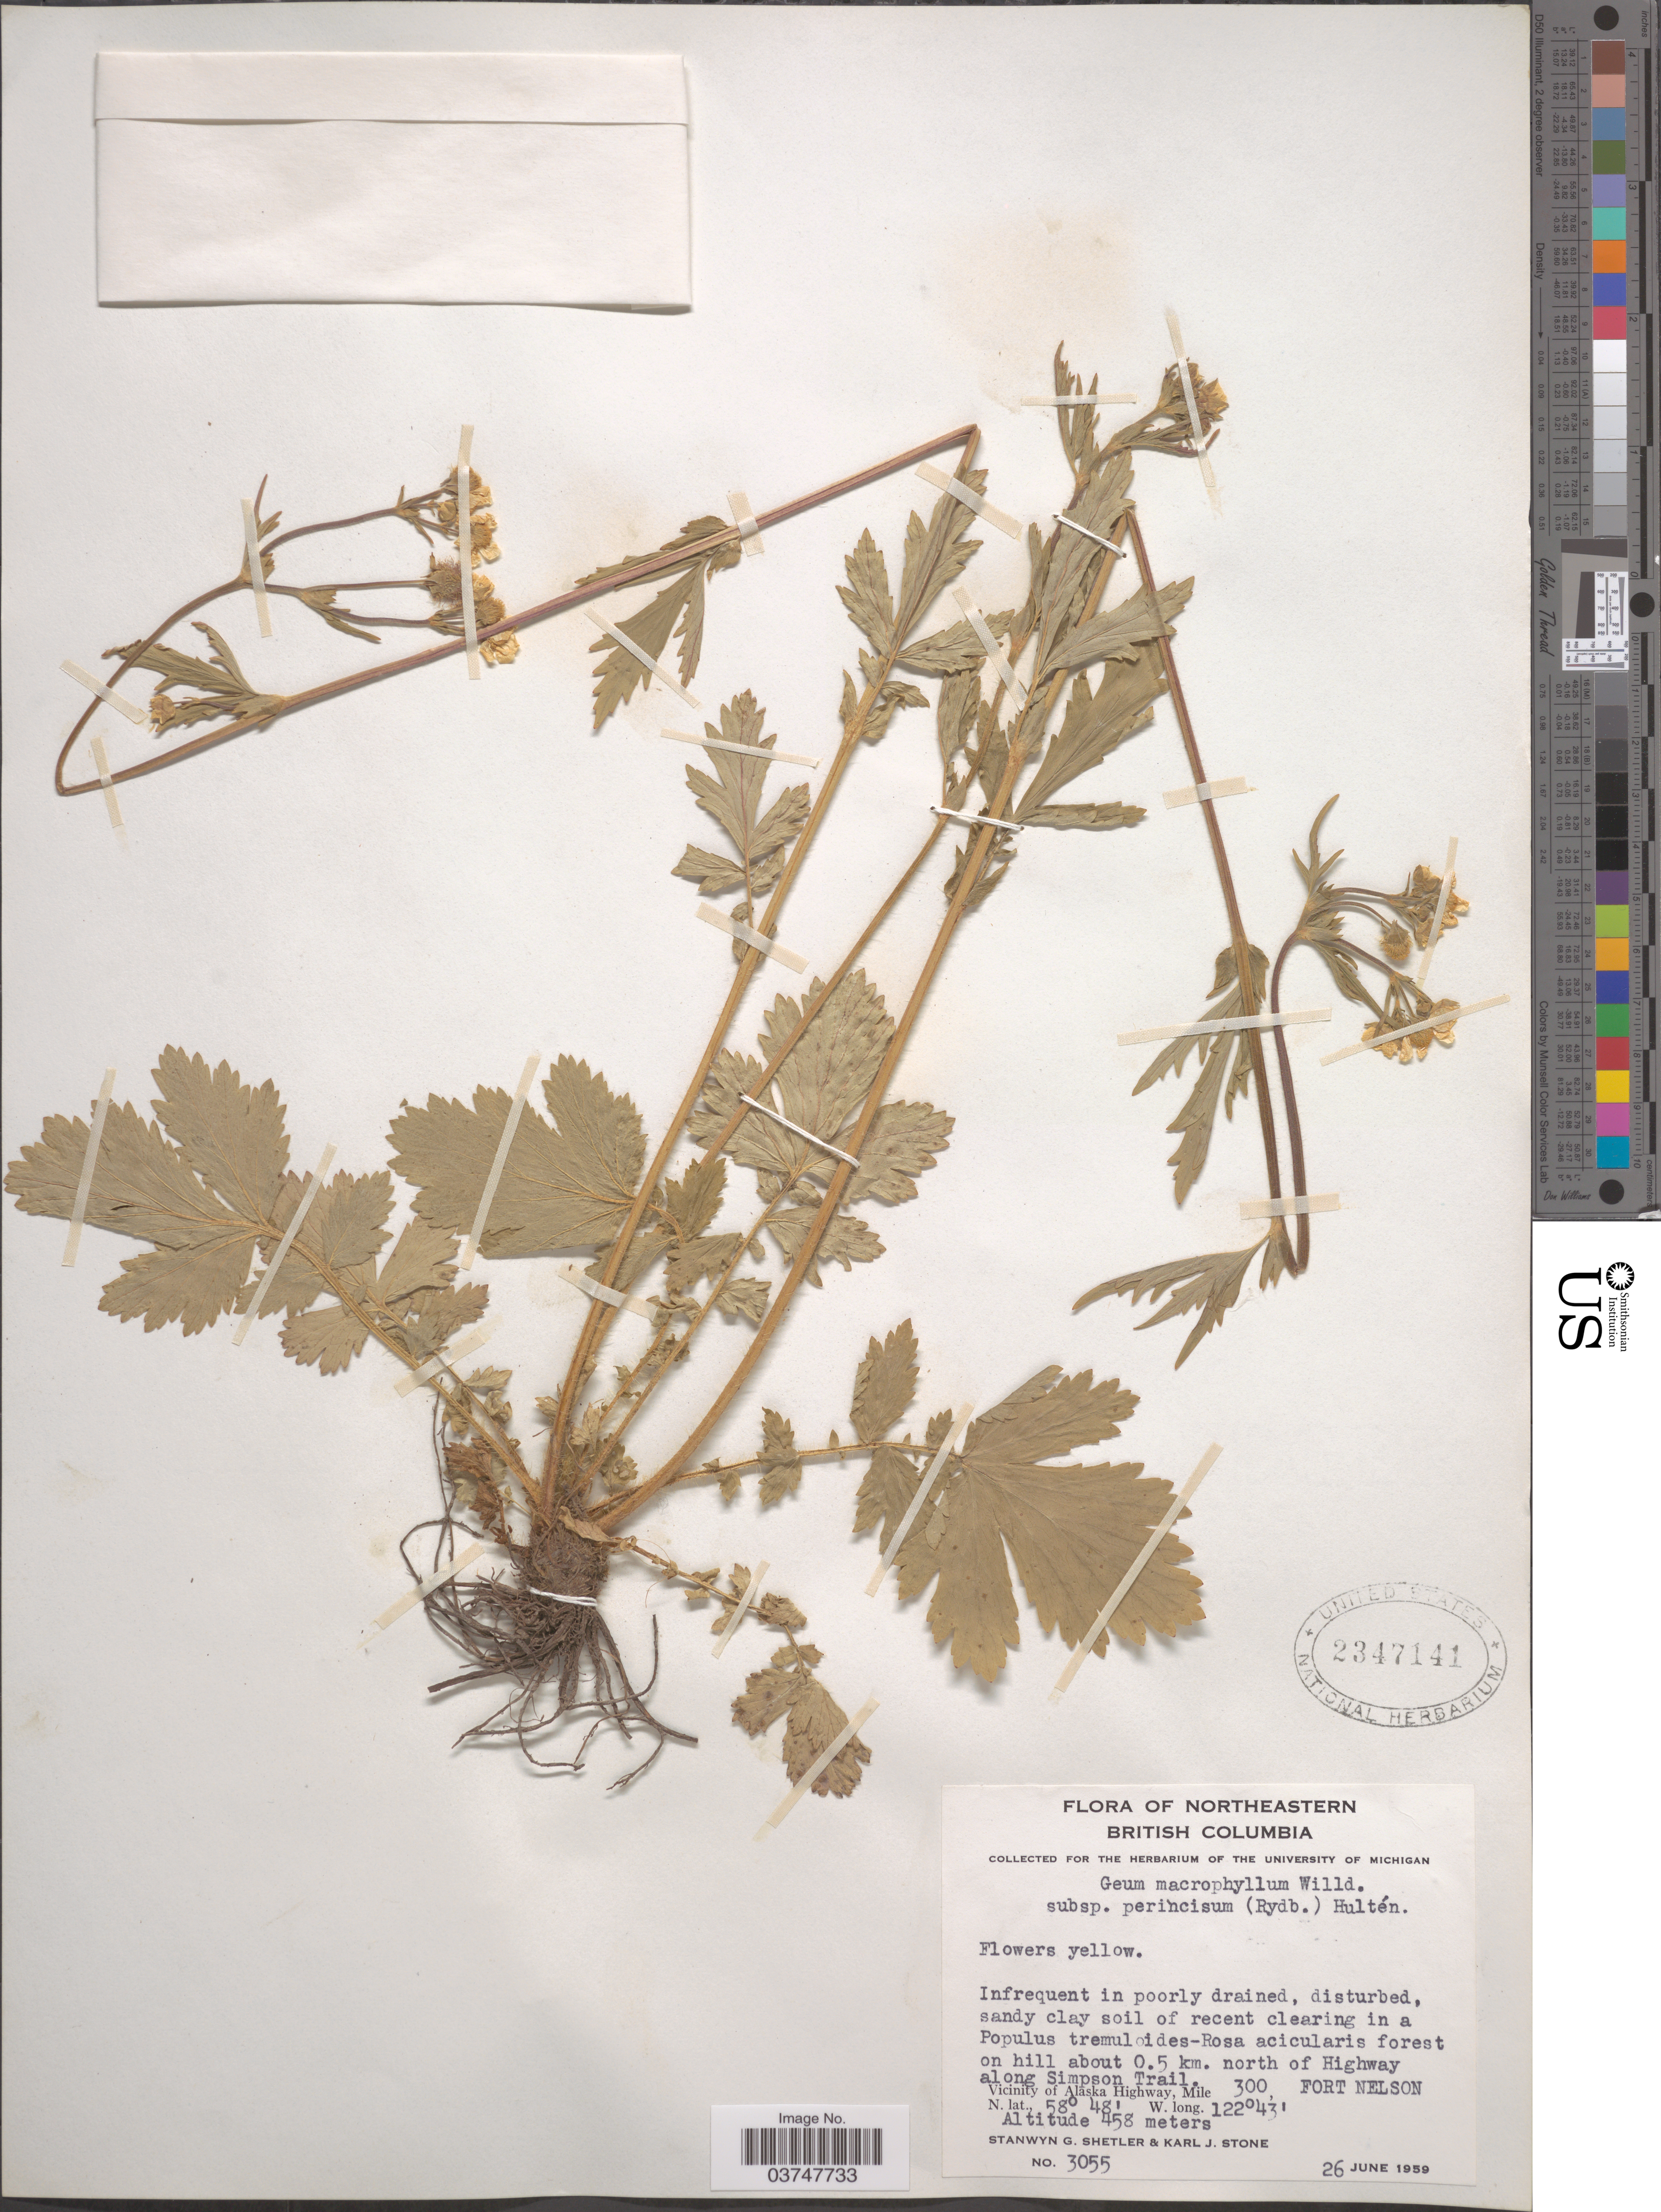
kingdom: Plantae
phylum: Tracheophyta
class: Magnoliopsida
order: Rosales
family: Rosaceae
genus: Geum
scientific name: Geum macrophyllum var. perincisum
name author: (Rydb.) Raup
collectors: S. Shetler & K. J. Stone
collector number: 3055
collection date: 1959-06-26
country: Canada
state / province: British Columbia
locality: Northeastern British Columbia. On hill about 0.5 km. north of Highway along Simpson Trail. Vicinity of Alaska Highway, Mile 300. Fort Nelson.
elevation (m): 458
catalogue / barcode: US 2347141